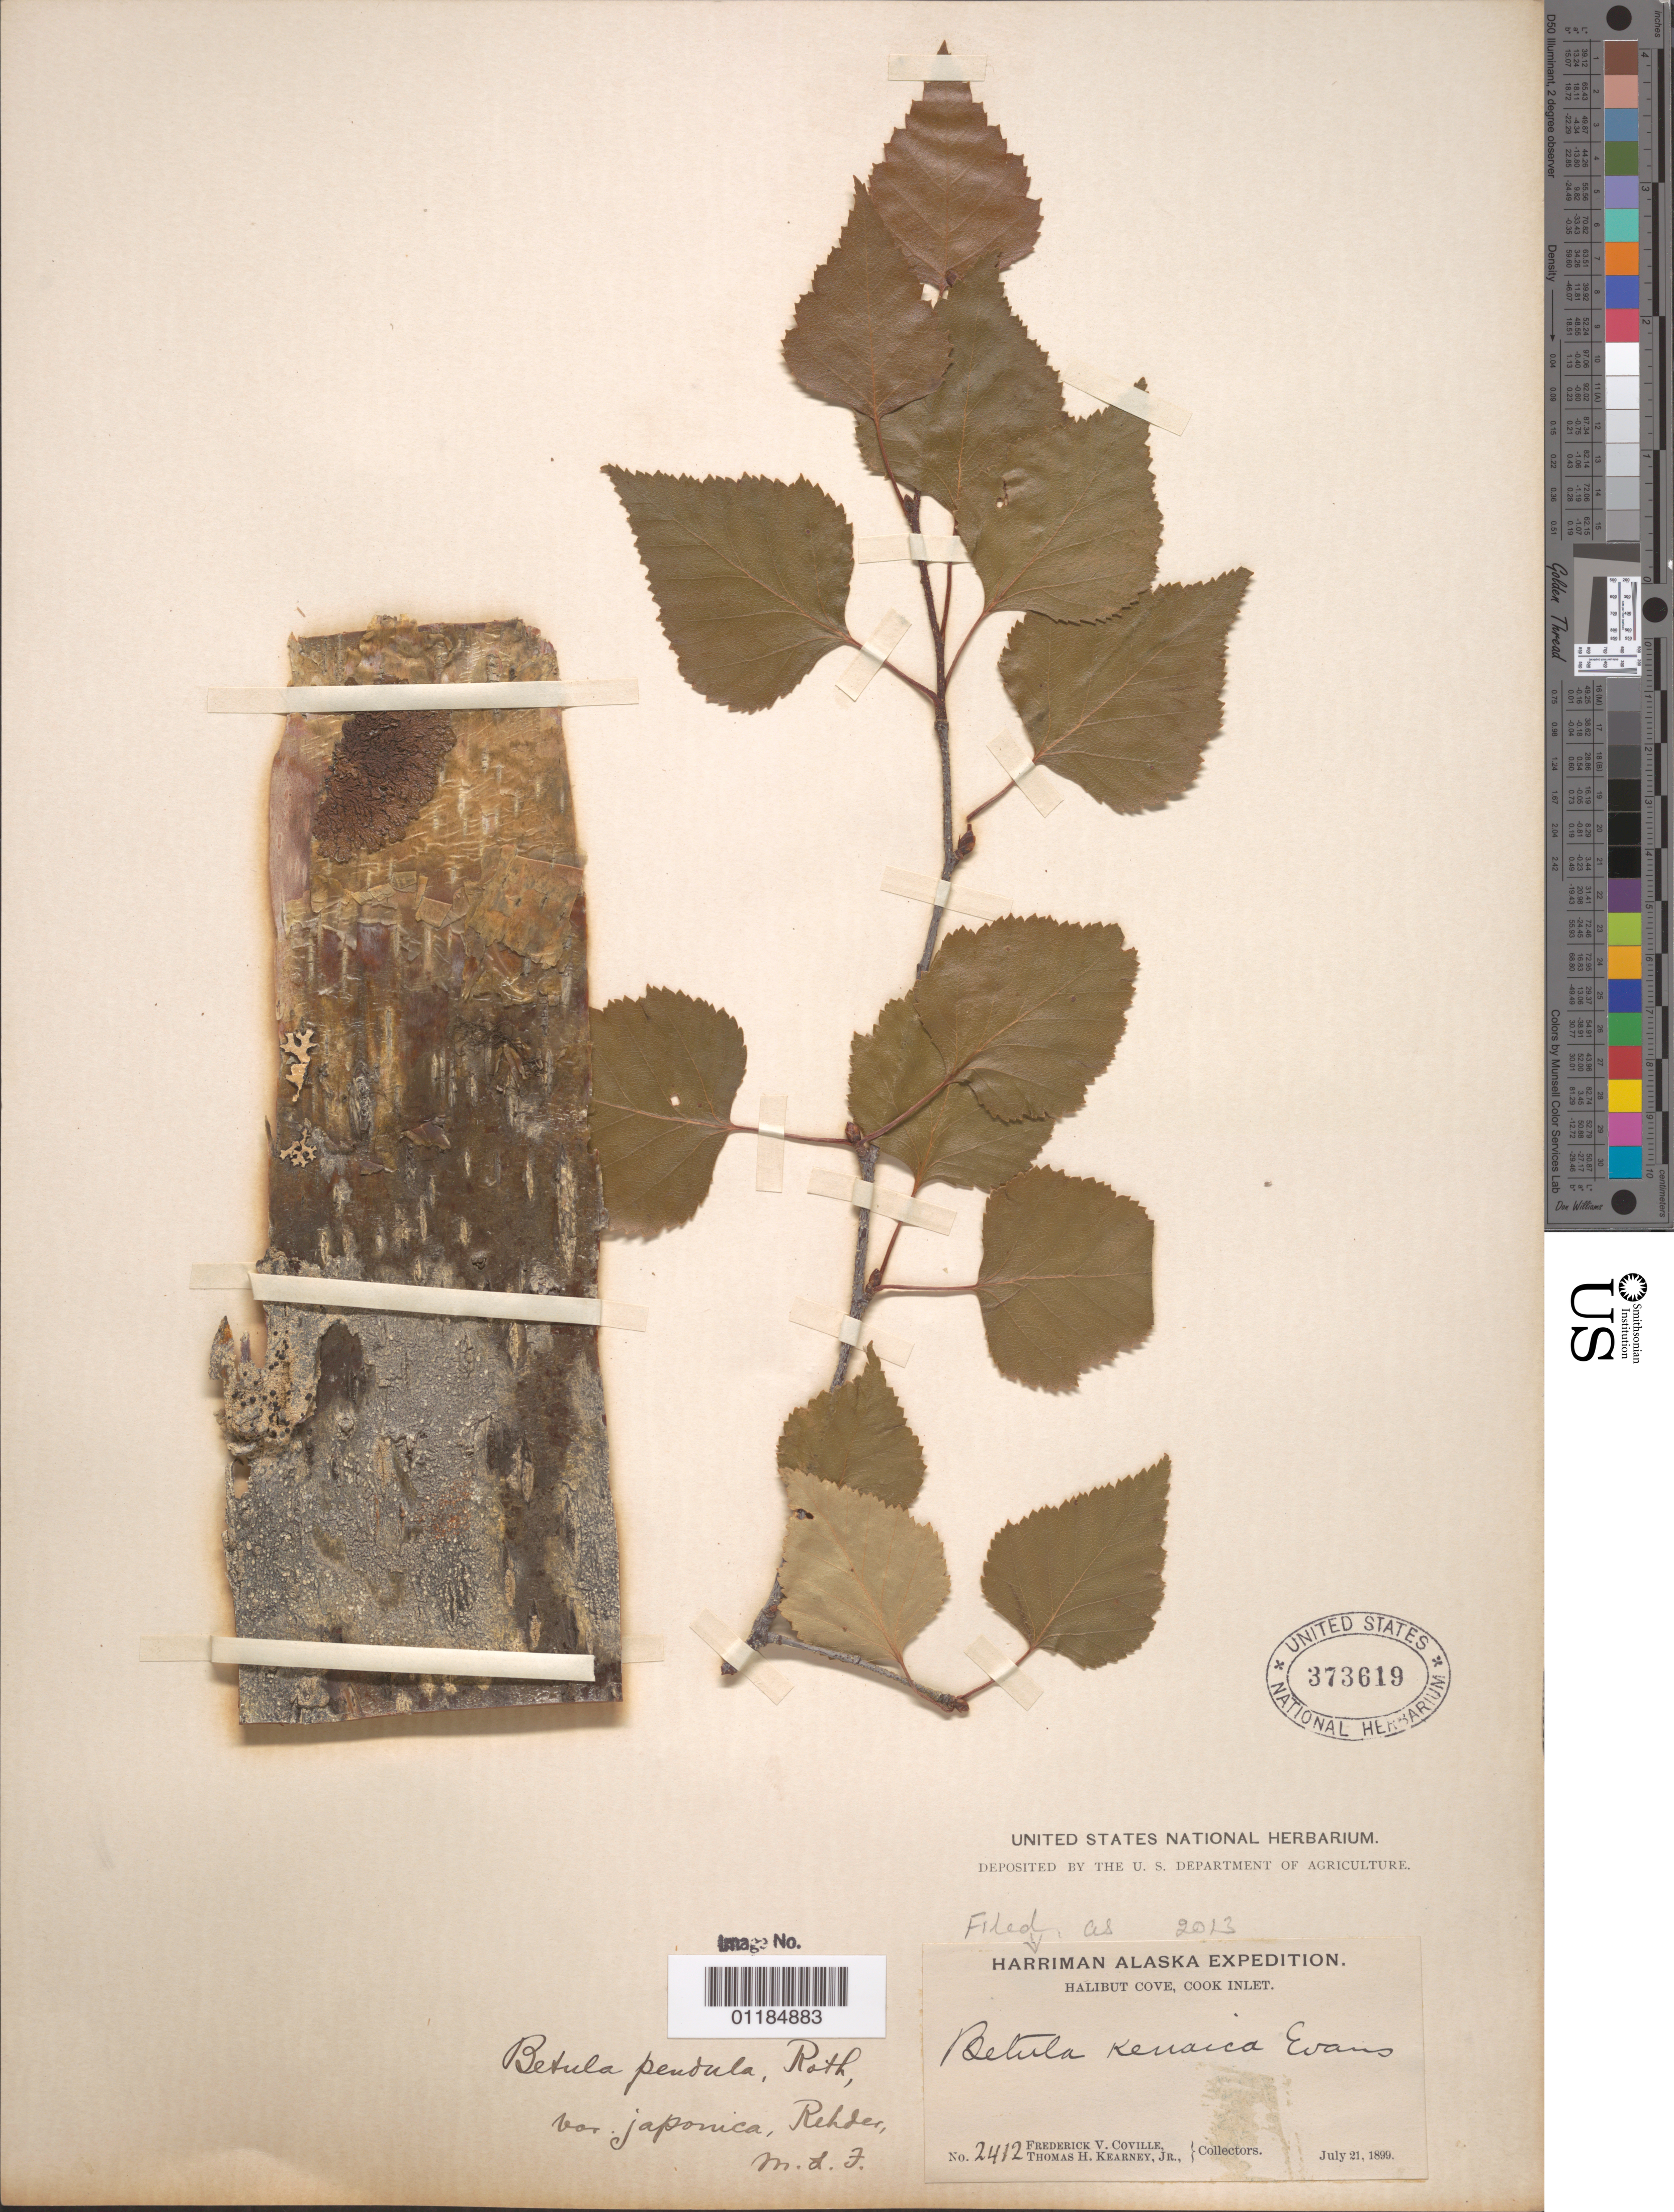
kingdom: Plantae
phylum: Tracheophyta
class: Magnoliopsida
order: Fagales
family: Betulaceae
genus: Betula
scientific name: Betula kenaica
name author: W.H. Evans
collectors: F. V. Coville & T. H. Kearney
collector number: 2412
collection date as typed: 21 Jul 1899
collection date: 1899-07-21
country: United States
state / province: Alaska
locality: Halibut Cove, Cook Inlet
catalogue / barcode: US 373619